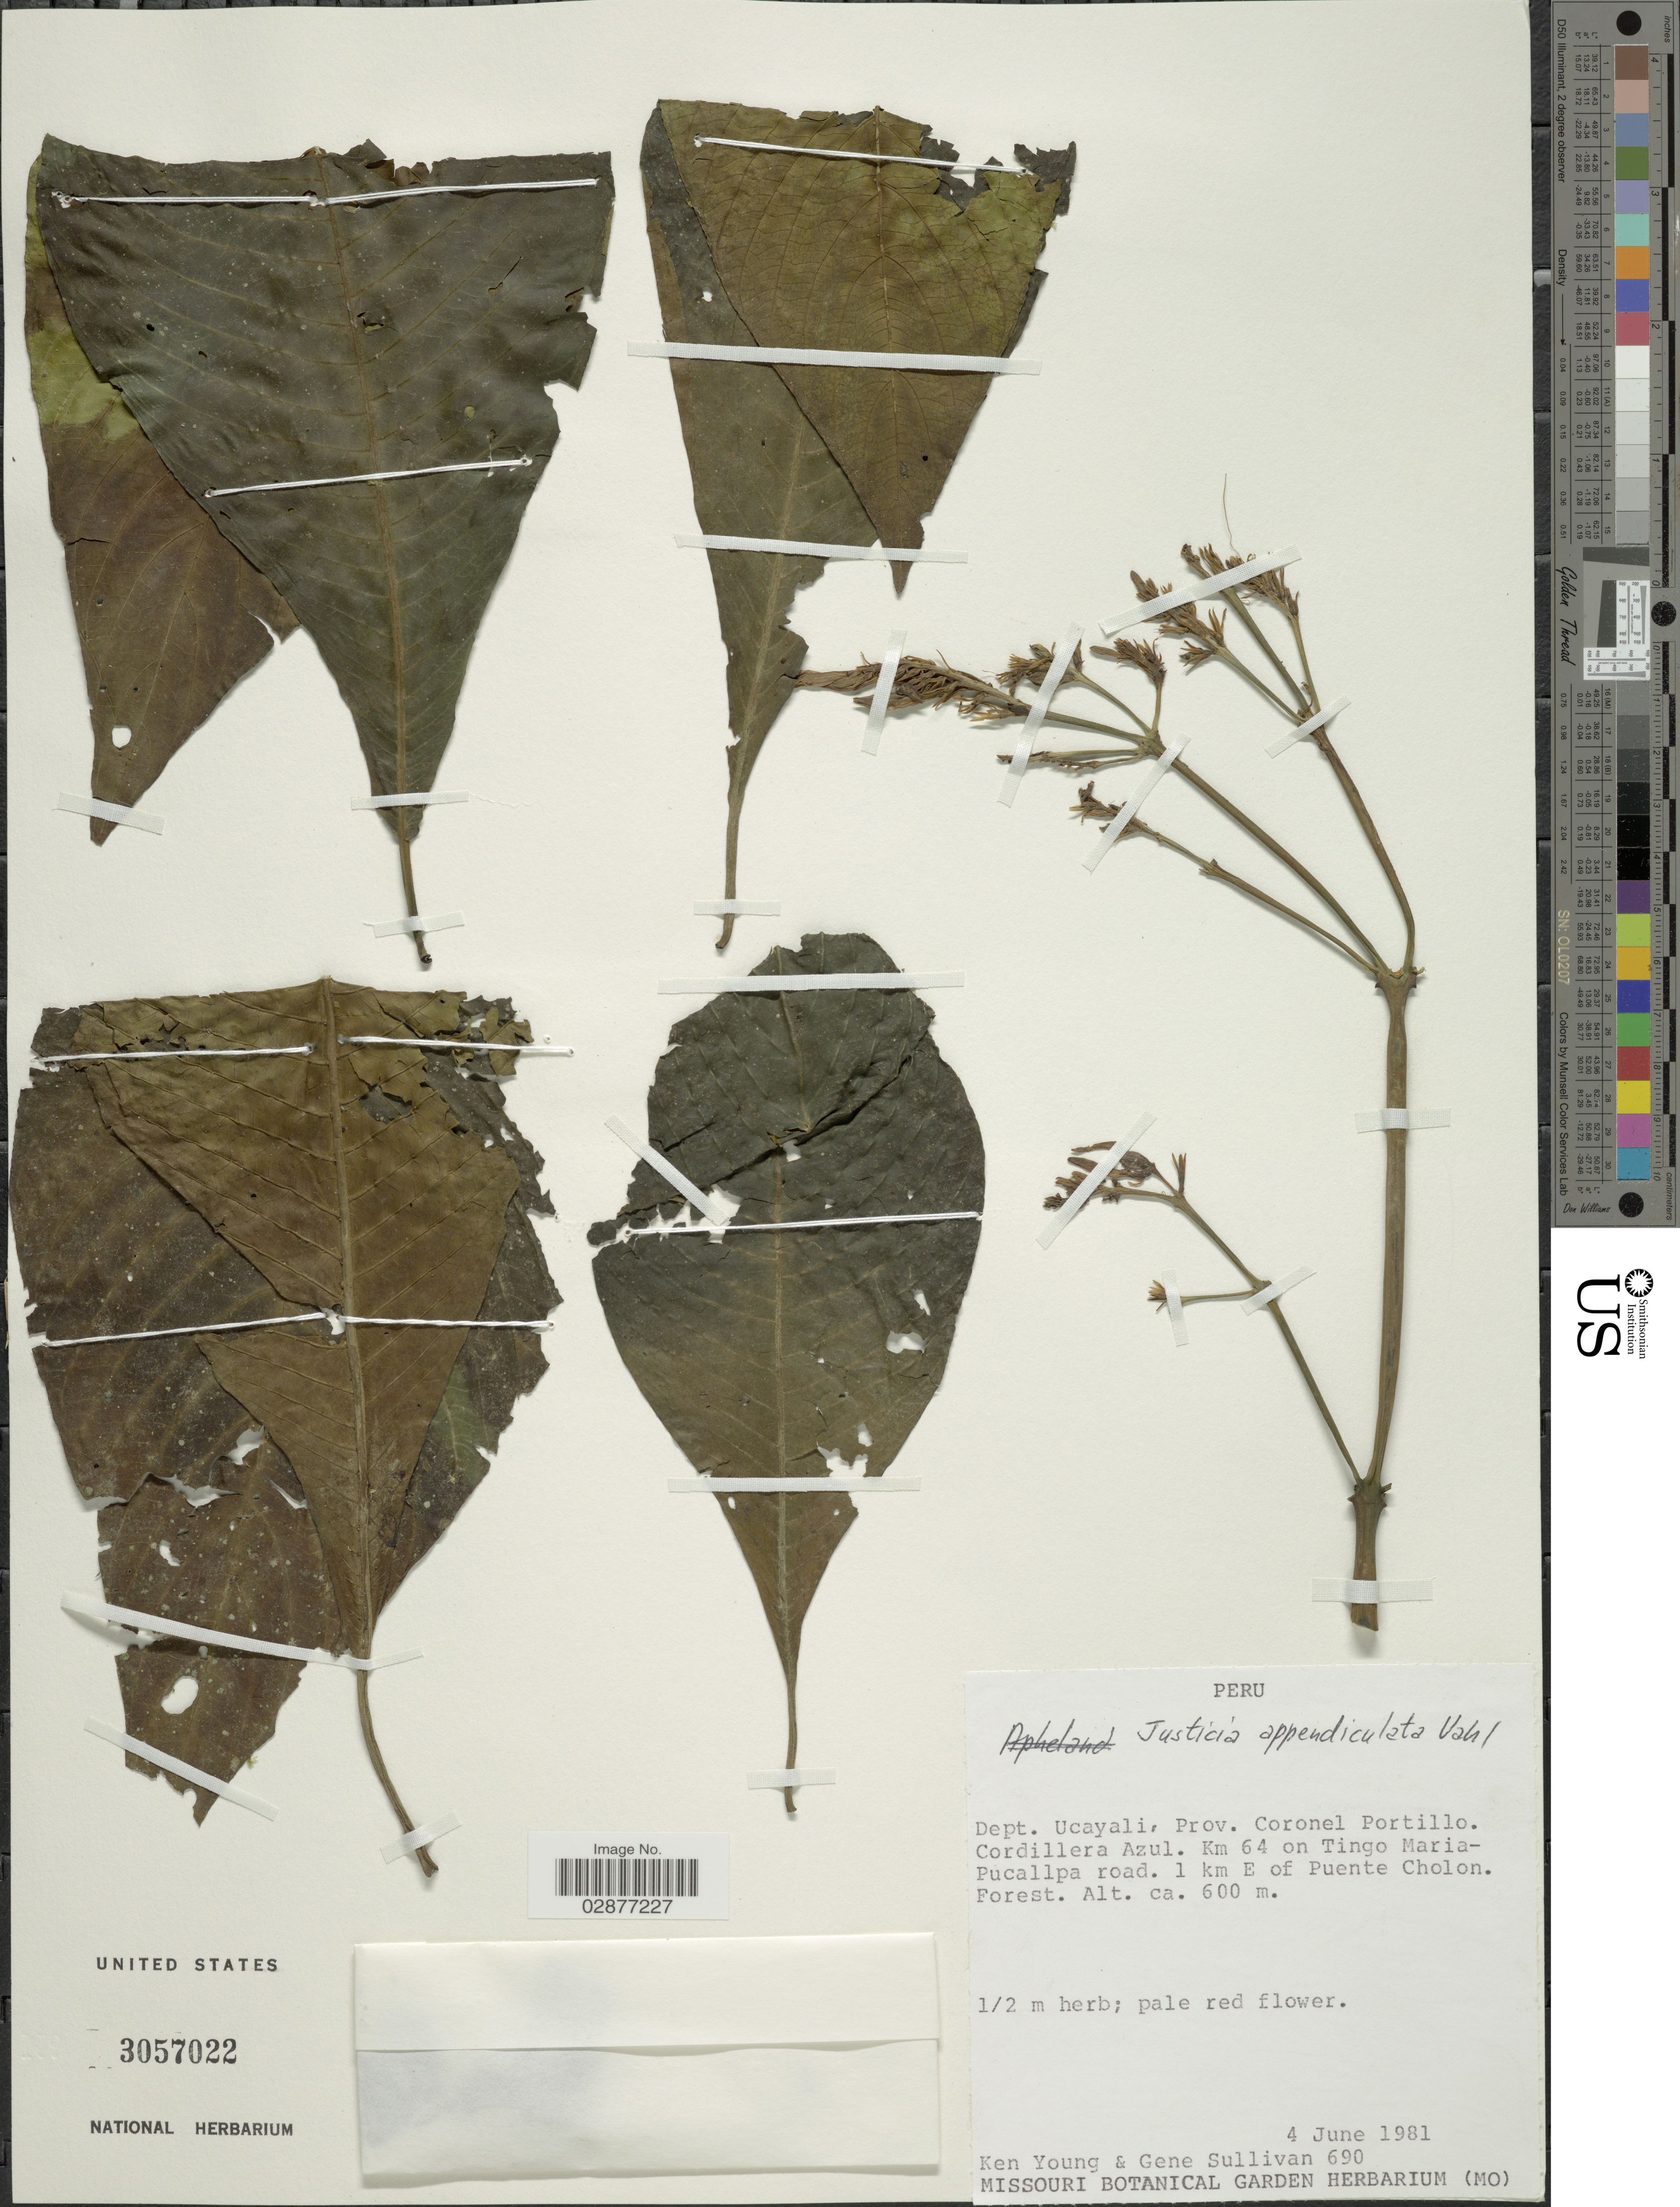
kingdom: Plantae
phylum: Tracheophyta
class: Magnoliopsida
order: Lamiales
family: Acanthaceae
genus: Justicia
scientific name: Justicia appendiculata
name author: (Ruiz & Pav.) Vahl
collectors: K. Young & G. Sullivan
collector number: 690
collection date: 1981-06-04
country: Peru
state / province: Ucayali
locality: Dept. Ucayali, Prov. Coronel Portillo. Cordillera Azul. Km 64 on Tingo Maria-Pucallpa road. 1 km E of Puente Cholon.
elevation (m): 600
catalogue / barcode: US 3057022